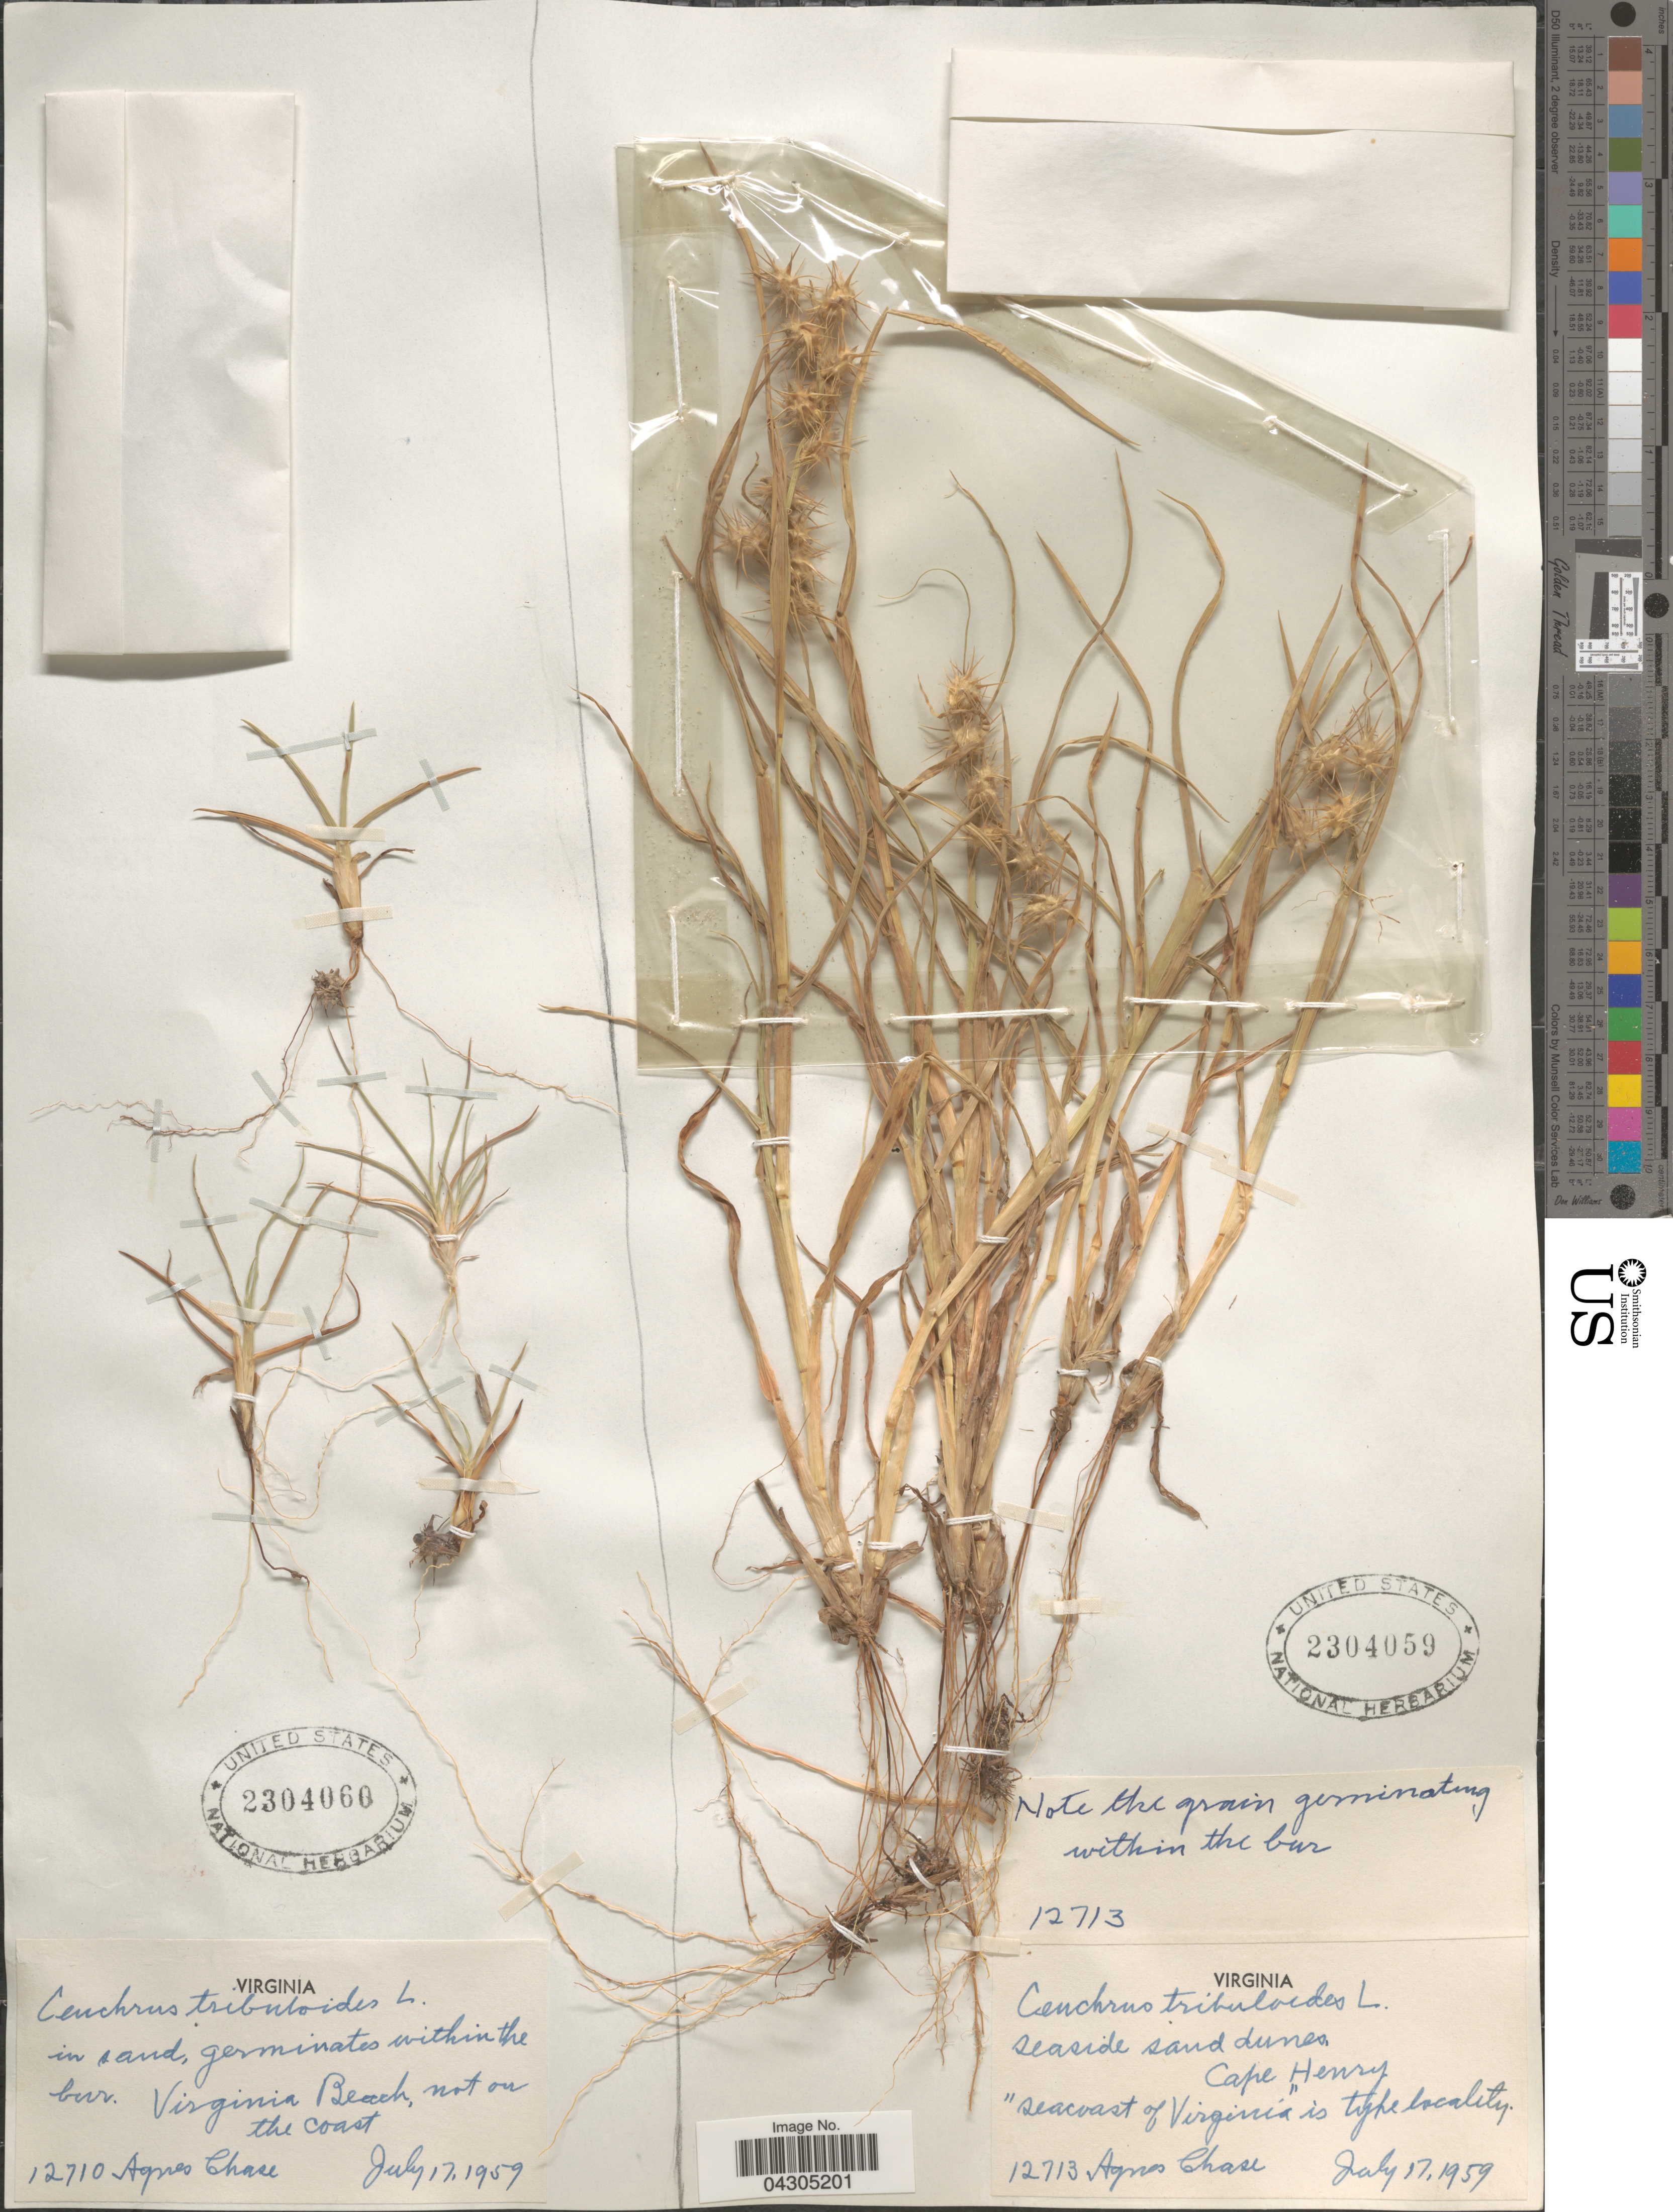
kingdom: Plantae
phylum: Tracheophyta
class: Liliopsida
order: Poales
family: Poaceae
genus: Cenchrus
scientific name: Cenchrus tribuloides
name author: L.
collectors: A. Chase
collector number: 12713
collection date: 1959-07-17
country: United States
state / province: Virginia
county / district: City of Virginia Beach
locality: Cape Henry. "Seacoast of Virginia".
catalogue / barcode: US 2304059